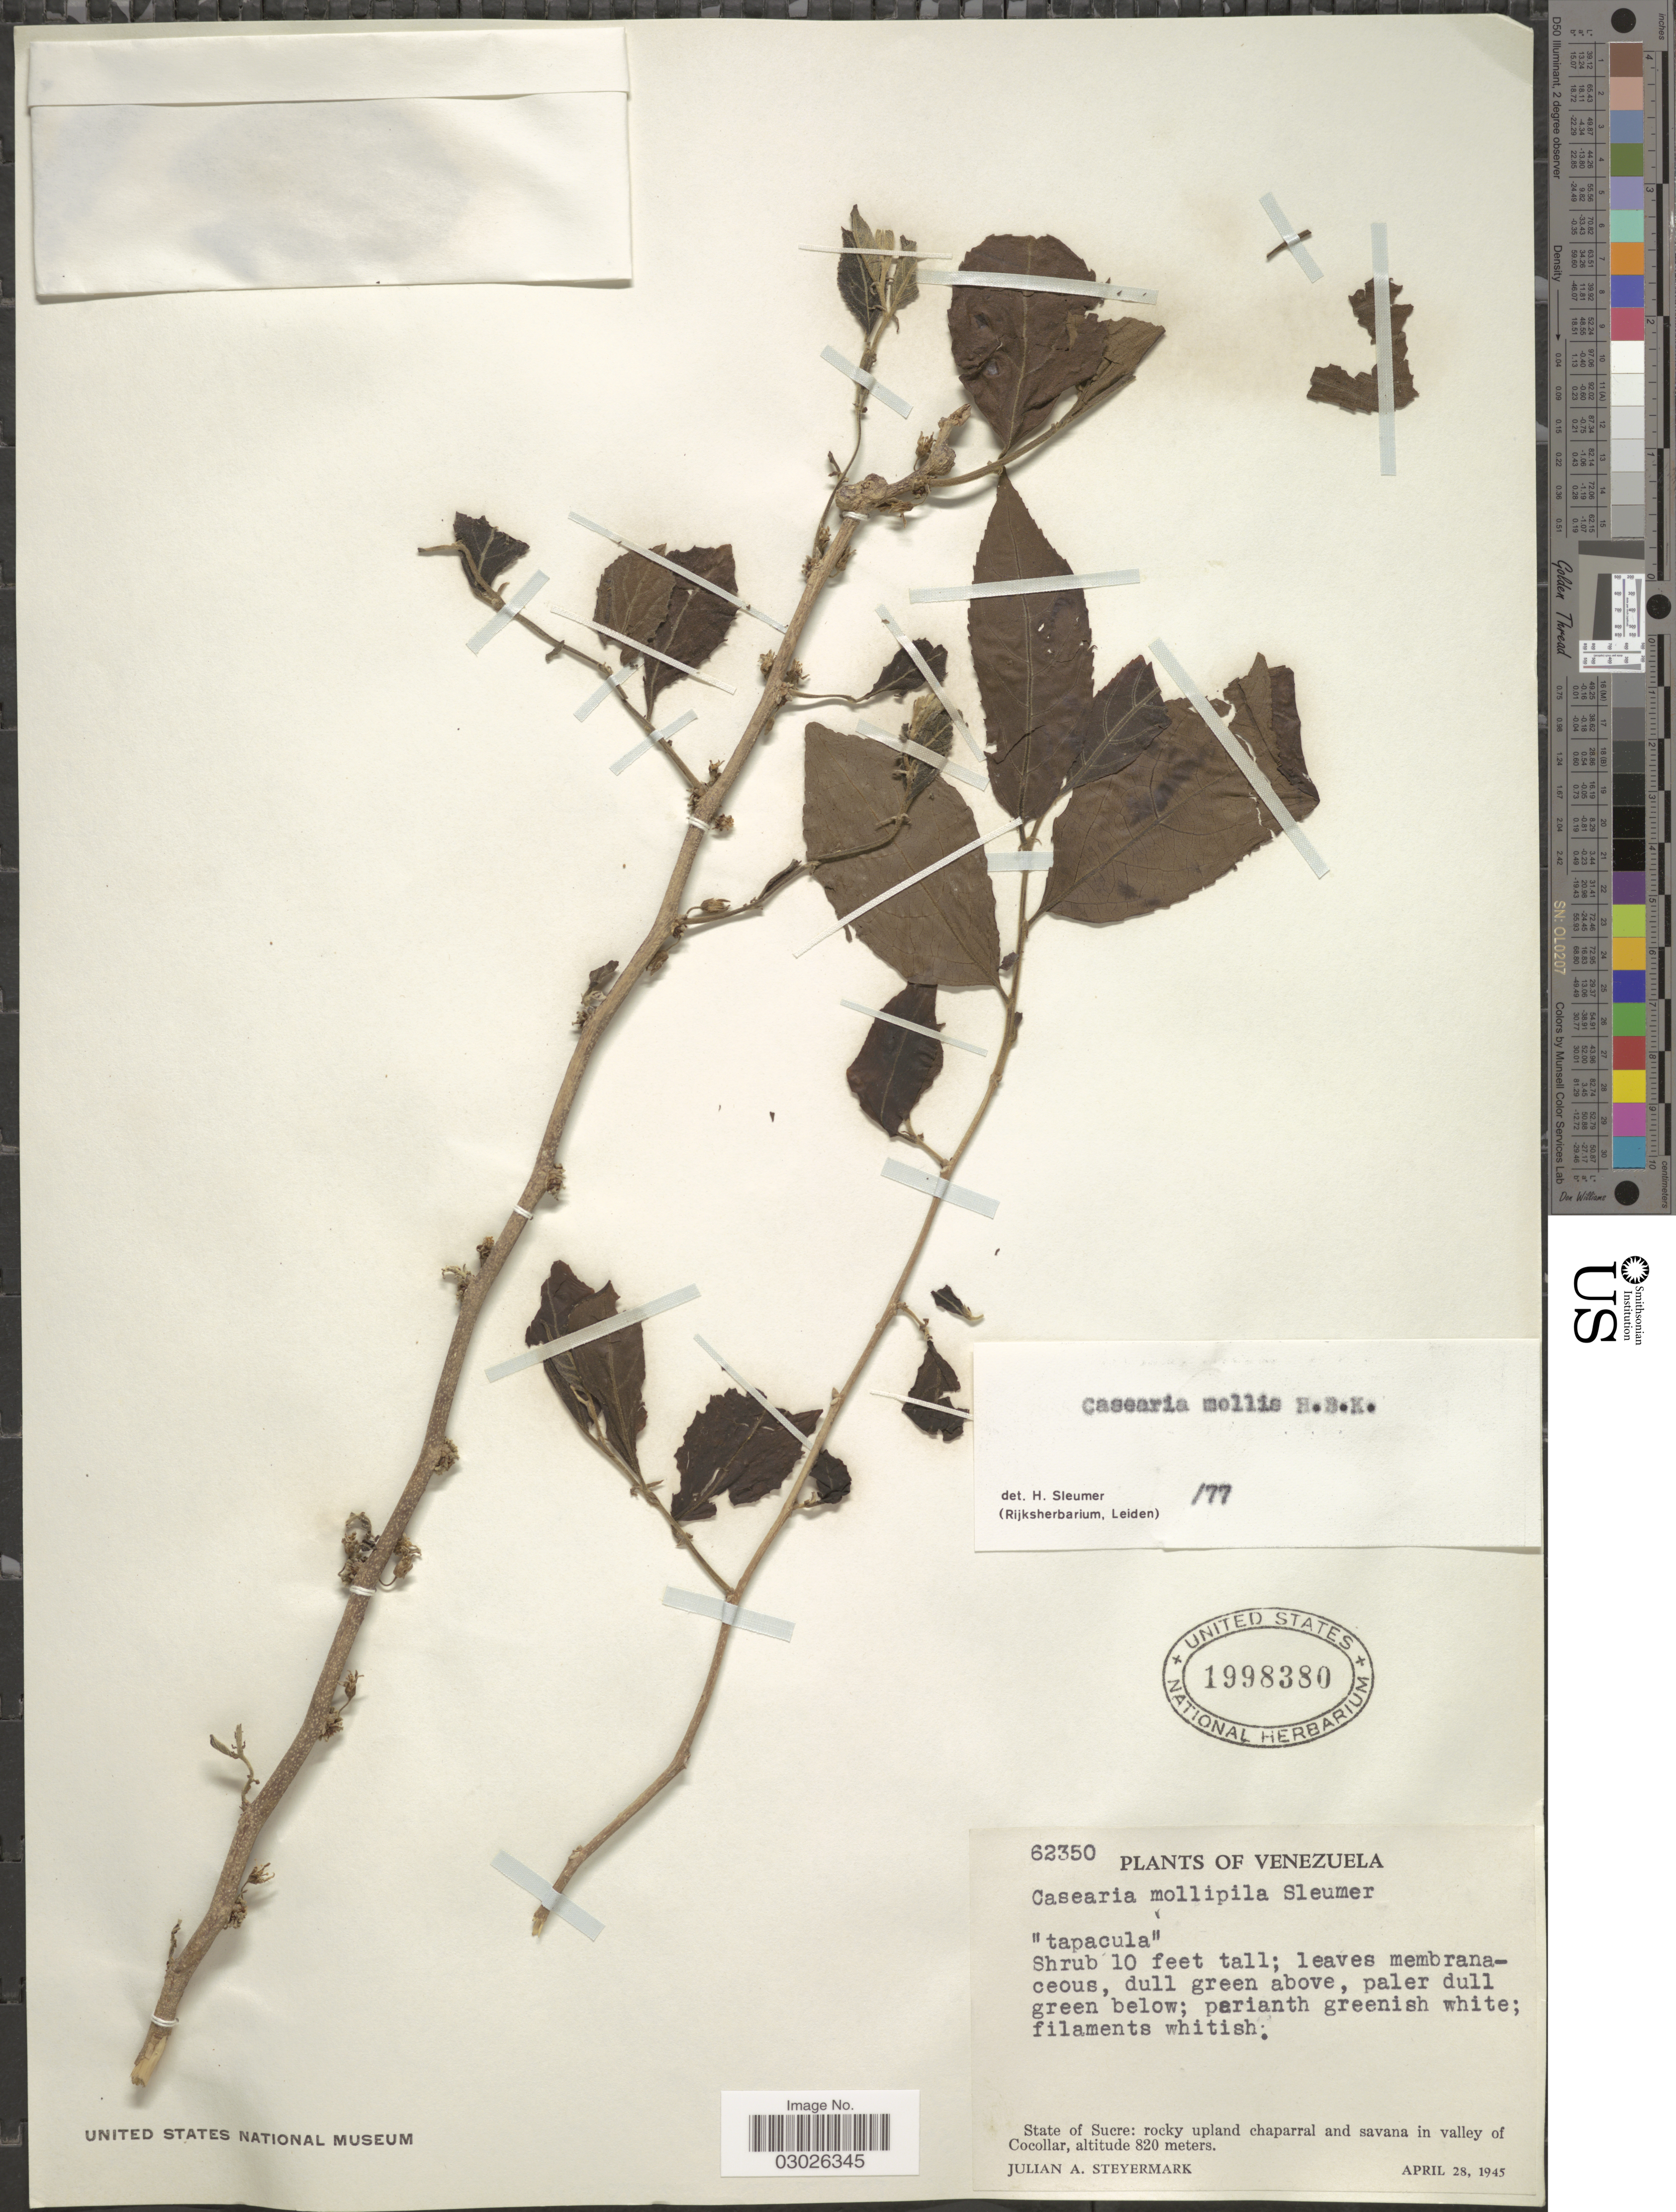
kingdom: Plantae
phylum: Tracheophyta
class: Magnoliopsida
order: Malpighiales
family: Salicaceae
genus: Casearia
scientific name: Casearia mollis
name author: Kunth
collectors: J. Steyermark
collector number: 62350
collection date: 1945-04-28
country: Venezuela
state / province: Sucre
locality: State of Sucre: rocky upland chaparral and savana in valley of Cocollar.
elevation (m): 820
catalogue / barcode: US 1998380